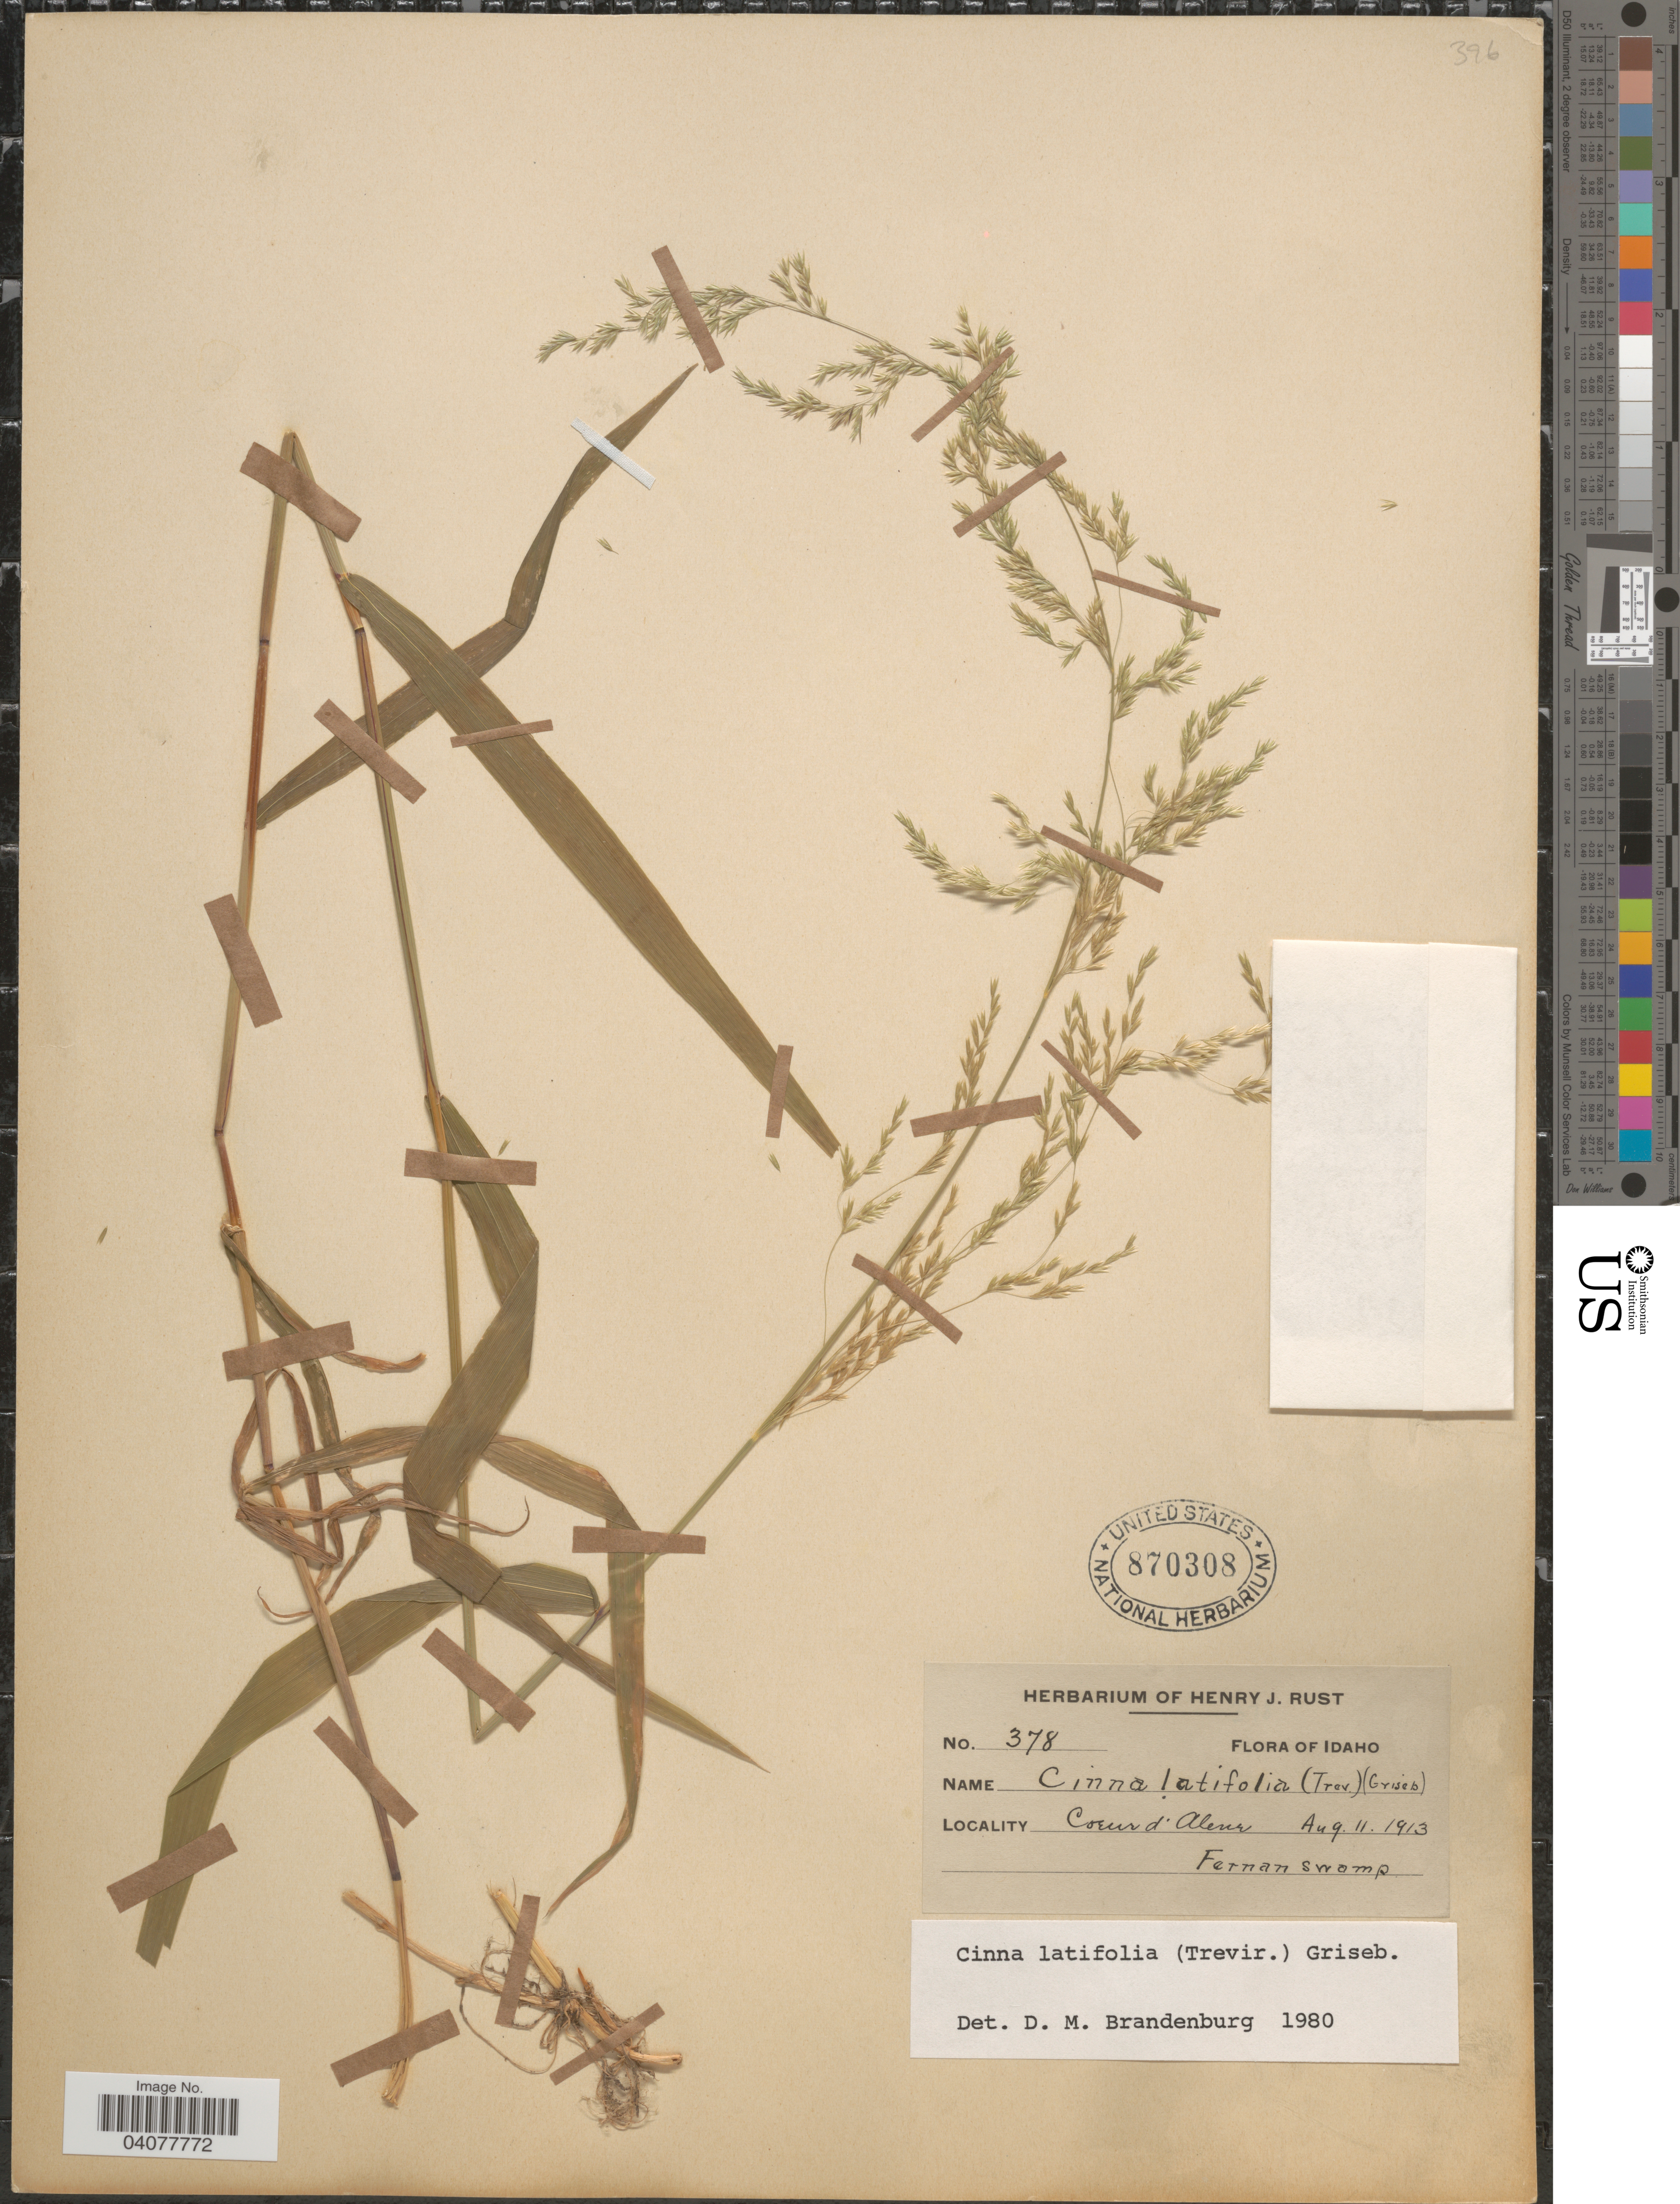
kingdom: Plantae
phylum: Tracheophyta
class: Liliopsida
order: Poales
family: Poaceae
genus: Cinna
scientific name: Cinna latifolia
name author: (Trevir. ex Goeppert) Griseb.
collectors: ex herb. Henry J. Rust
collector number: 378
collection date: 1913-08-11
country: United States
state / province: Idaho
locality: Coeur d' Alene. Fernan swamp.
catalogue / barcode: US 870308